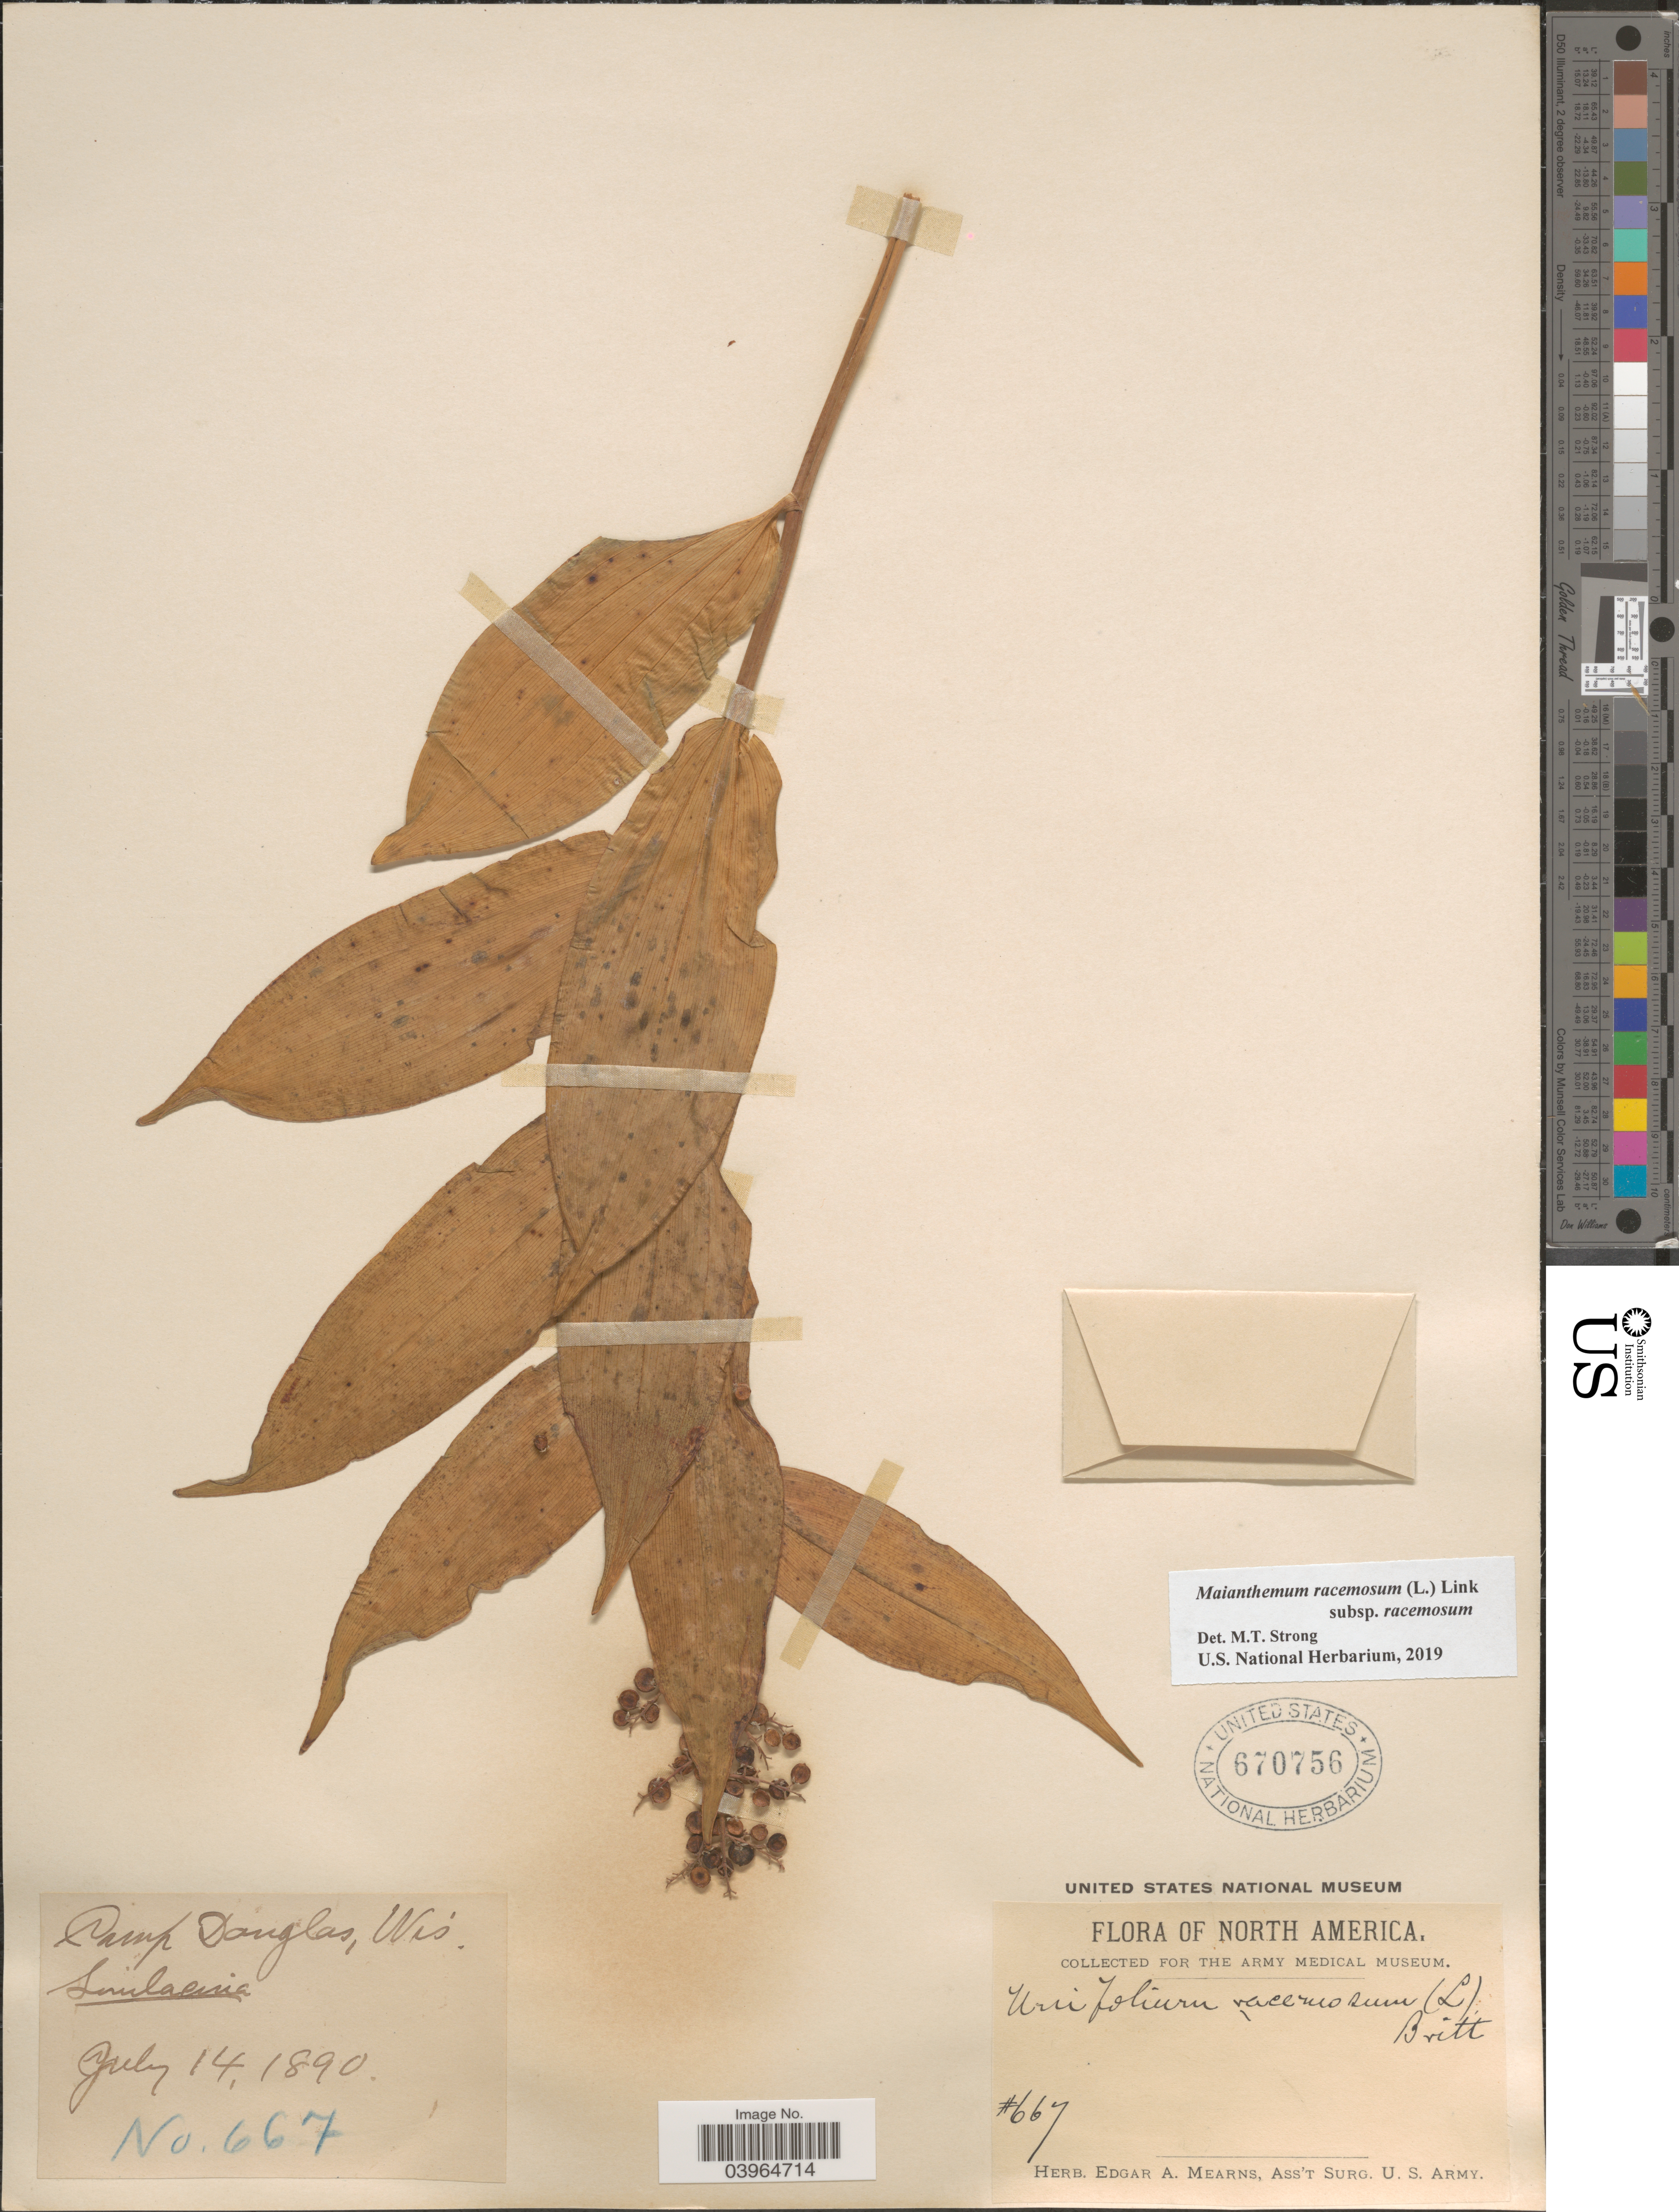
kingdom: Plantae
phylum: Tracheophyta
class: Liliopsida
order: Asparagales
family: Asparagaceae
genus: Maianthemum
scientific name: Maianthemum racemosum subsp. racemosum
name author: (L.) Link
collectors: ex herb. Edgar A. Mearns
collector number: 667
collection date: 1890-07-14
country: United States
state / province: Wisconsin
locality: Camp Douglas.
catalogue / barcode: US 670756